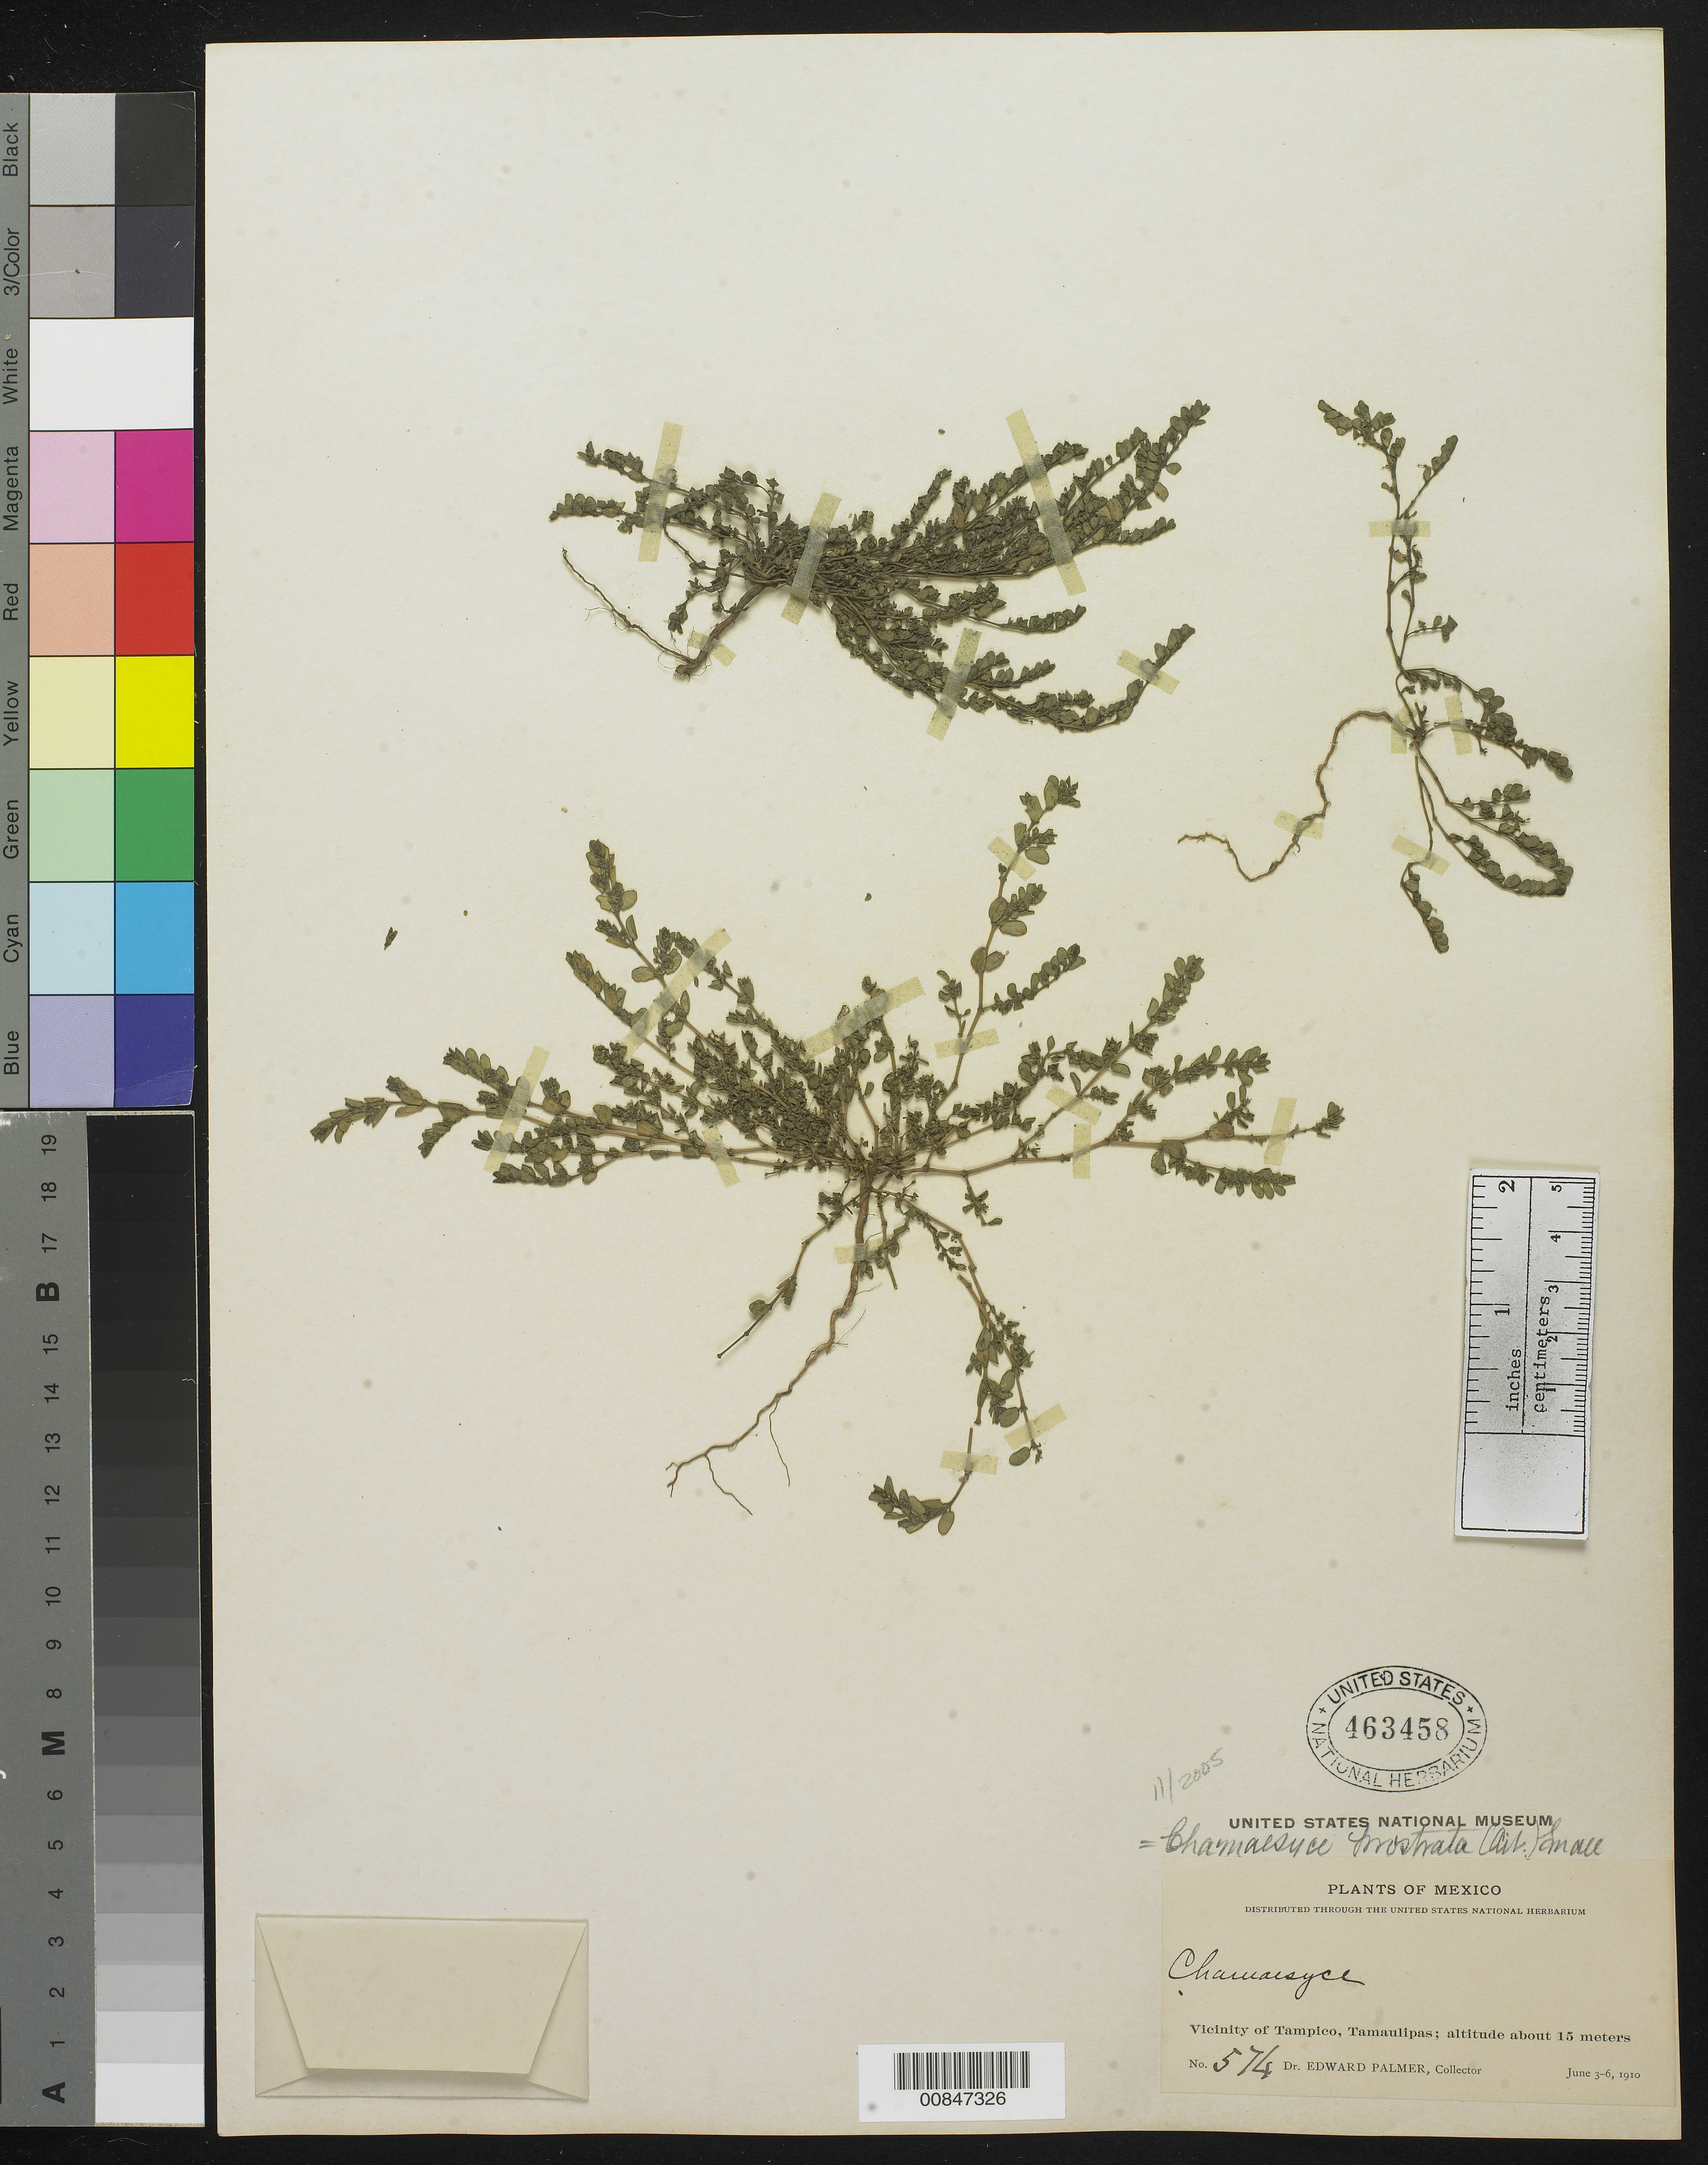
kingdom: Plantae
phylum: Tracheophyta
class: Magnoliopsida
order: Malpighiales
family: Euphorbiaceae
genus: Euphorbia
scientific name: Euphorbia prostrata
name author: Aiton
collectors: E. Palmer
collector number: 574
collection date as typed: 03 Jun 1910 to 06 Jun 1910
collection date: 1910-06-03/1910-06-06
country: Mexico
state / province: Tamaulipas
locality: Vicinity of Tampico, Tamaulipas.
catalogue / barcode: US 463458